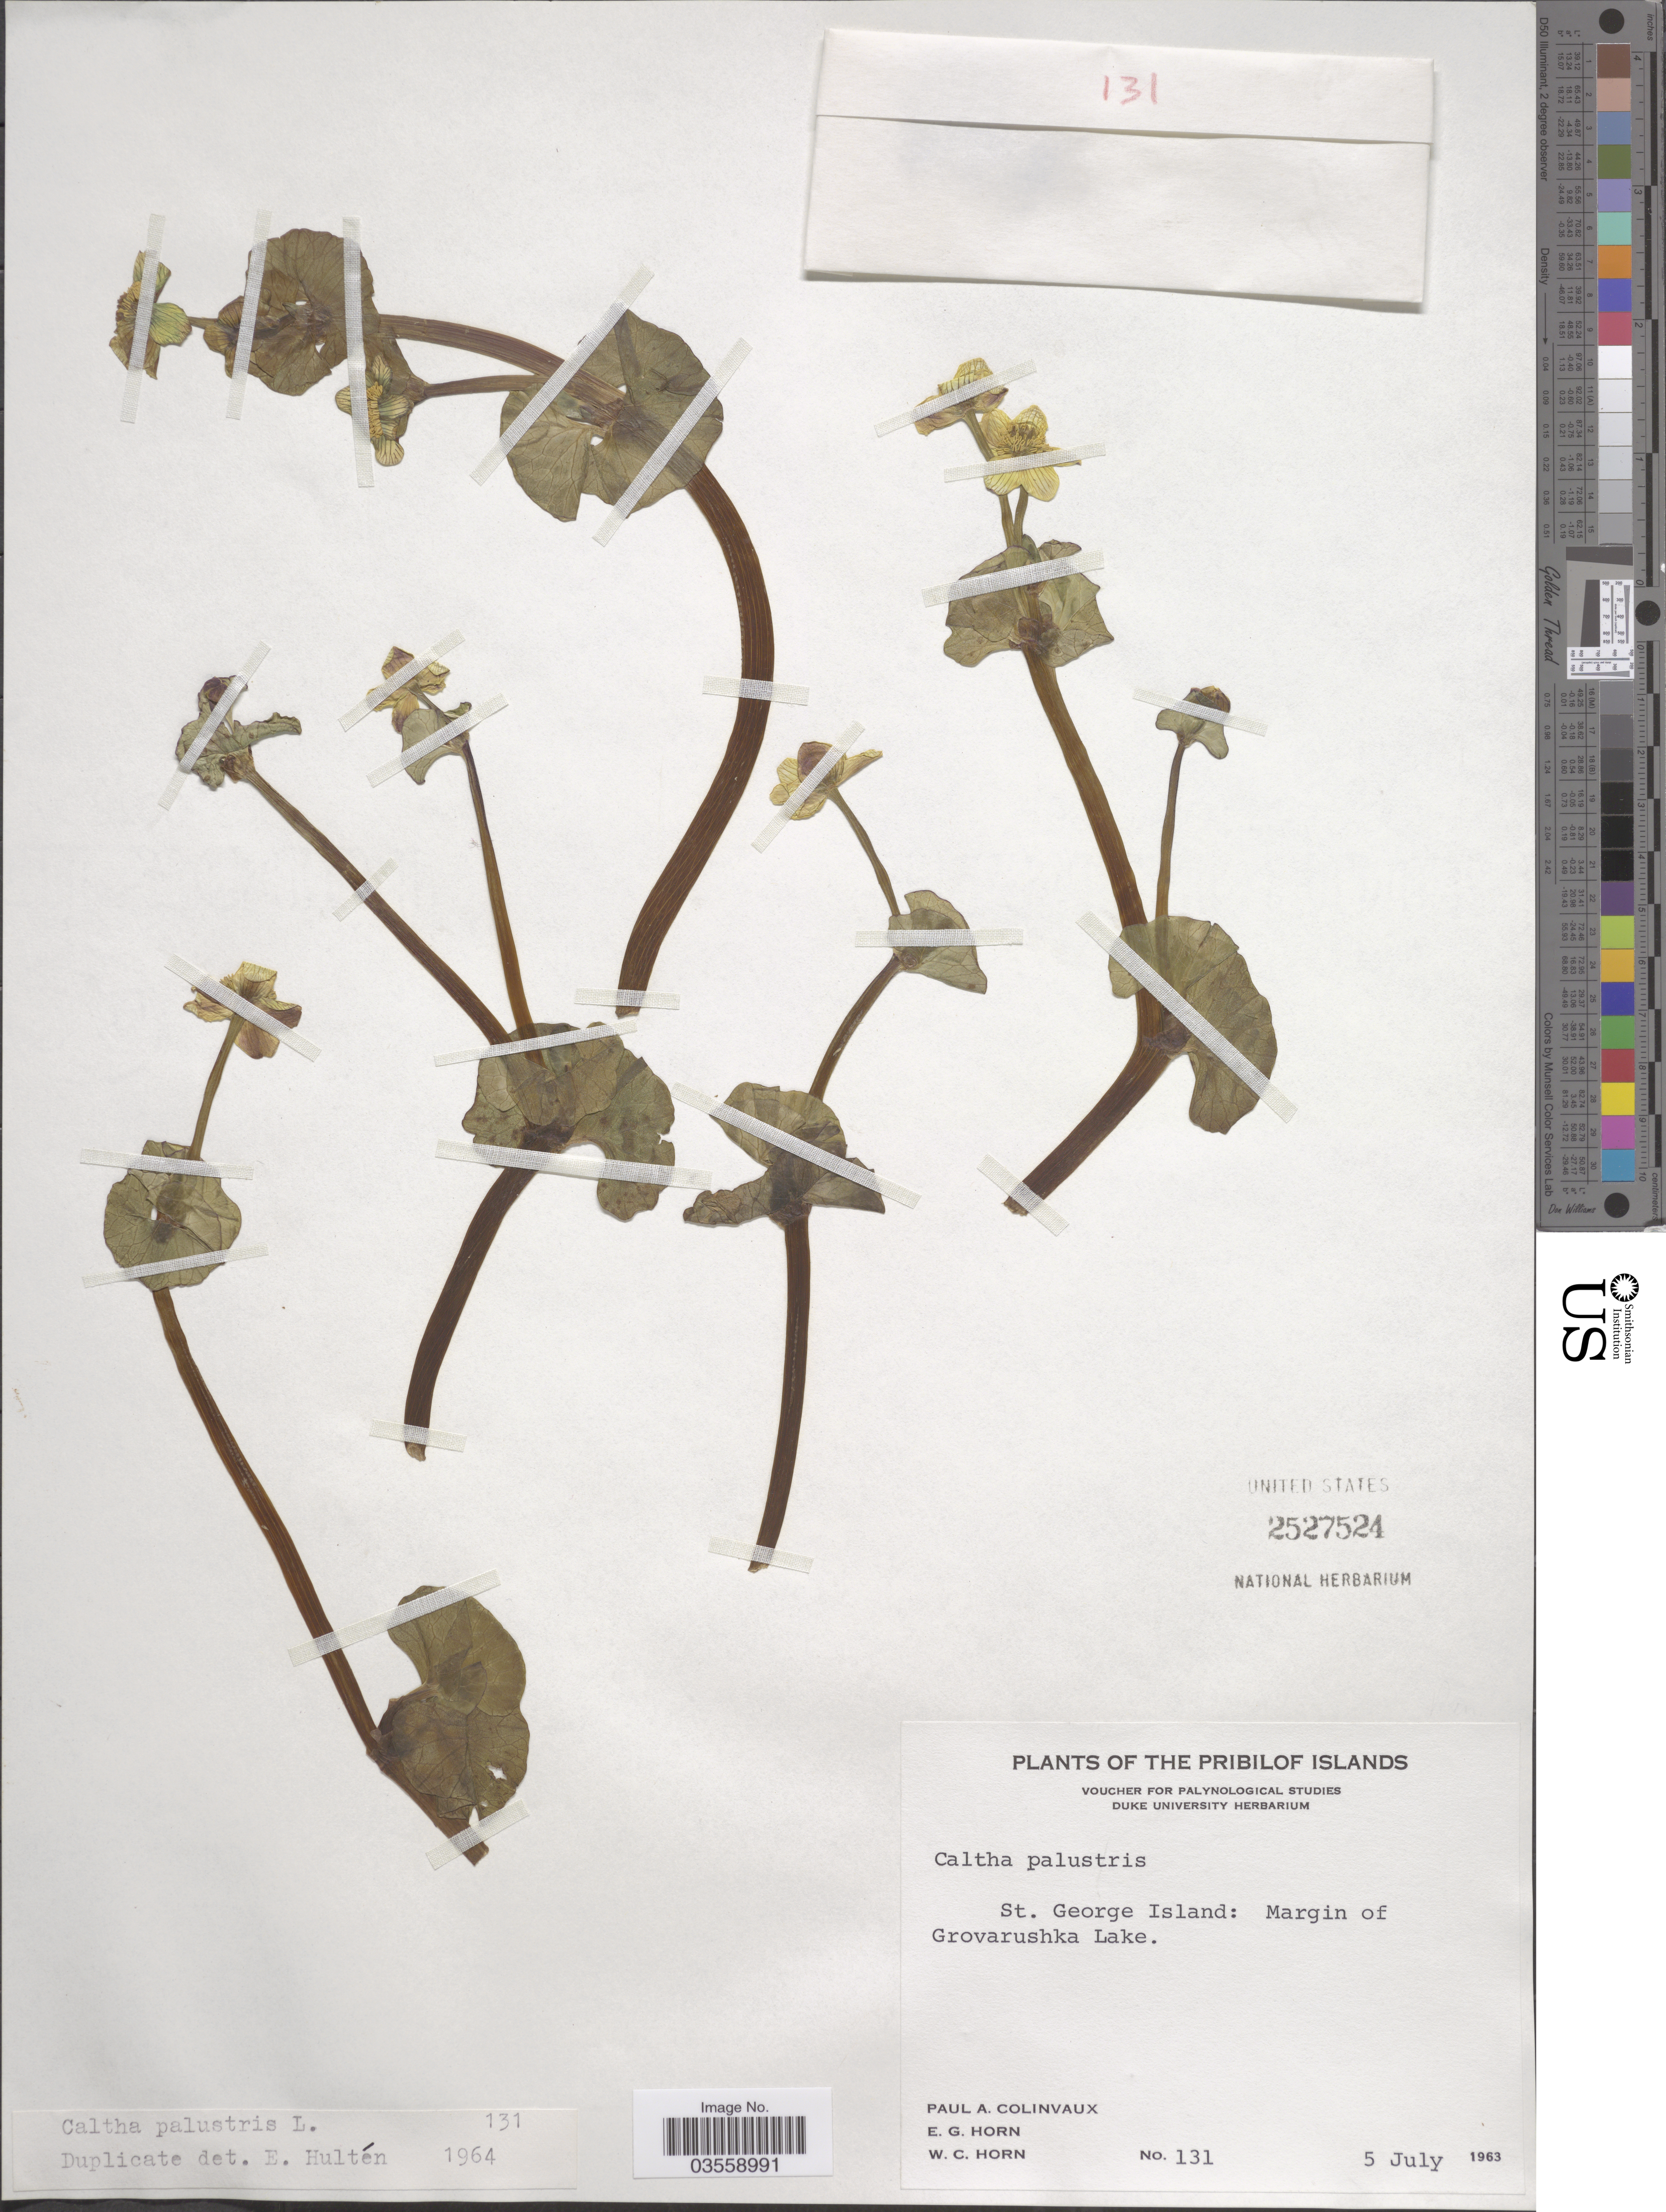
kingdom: Plantae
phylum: Tracheophyta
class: Magnoliopsida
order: Ranunculales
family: Ranunculaceae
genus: Caltha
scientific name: Caltha palustris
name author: L.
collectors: P. Colinvaux, E. Horn & W. Horn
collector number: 131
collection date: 1963-07-05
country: United States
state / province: Alaska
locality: The Pribilof Islands. St. George Island: Margin of Grovarushka Lake.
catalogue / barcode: US 2527524